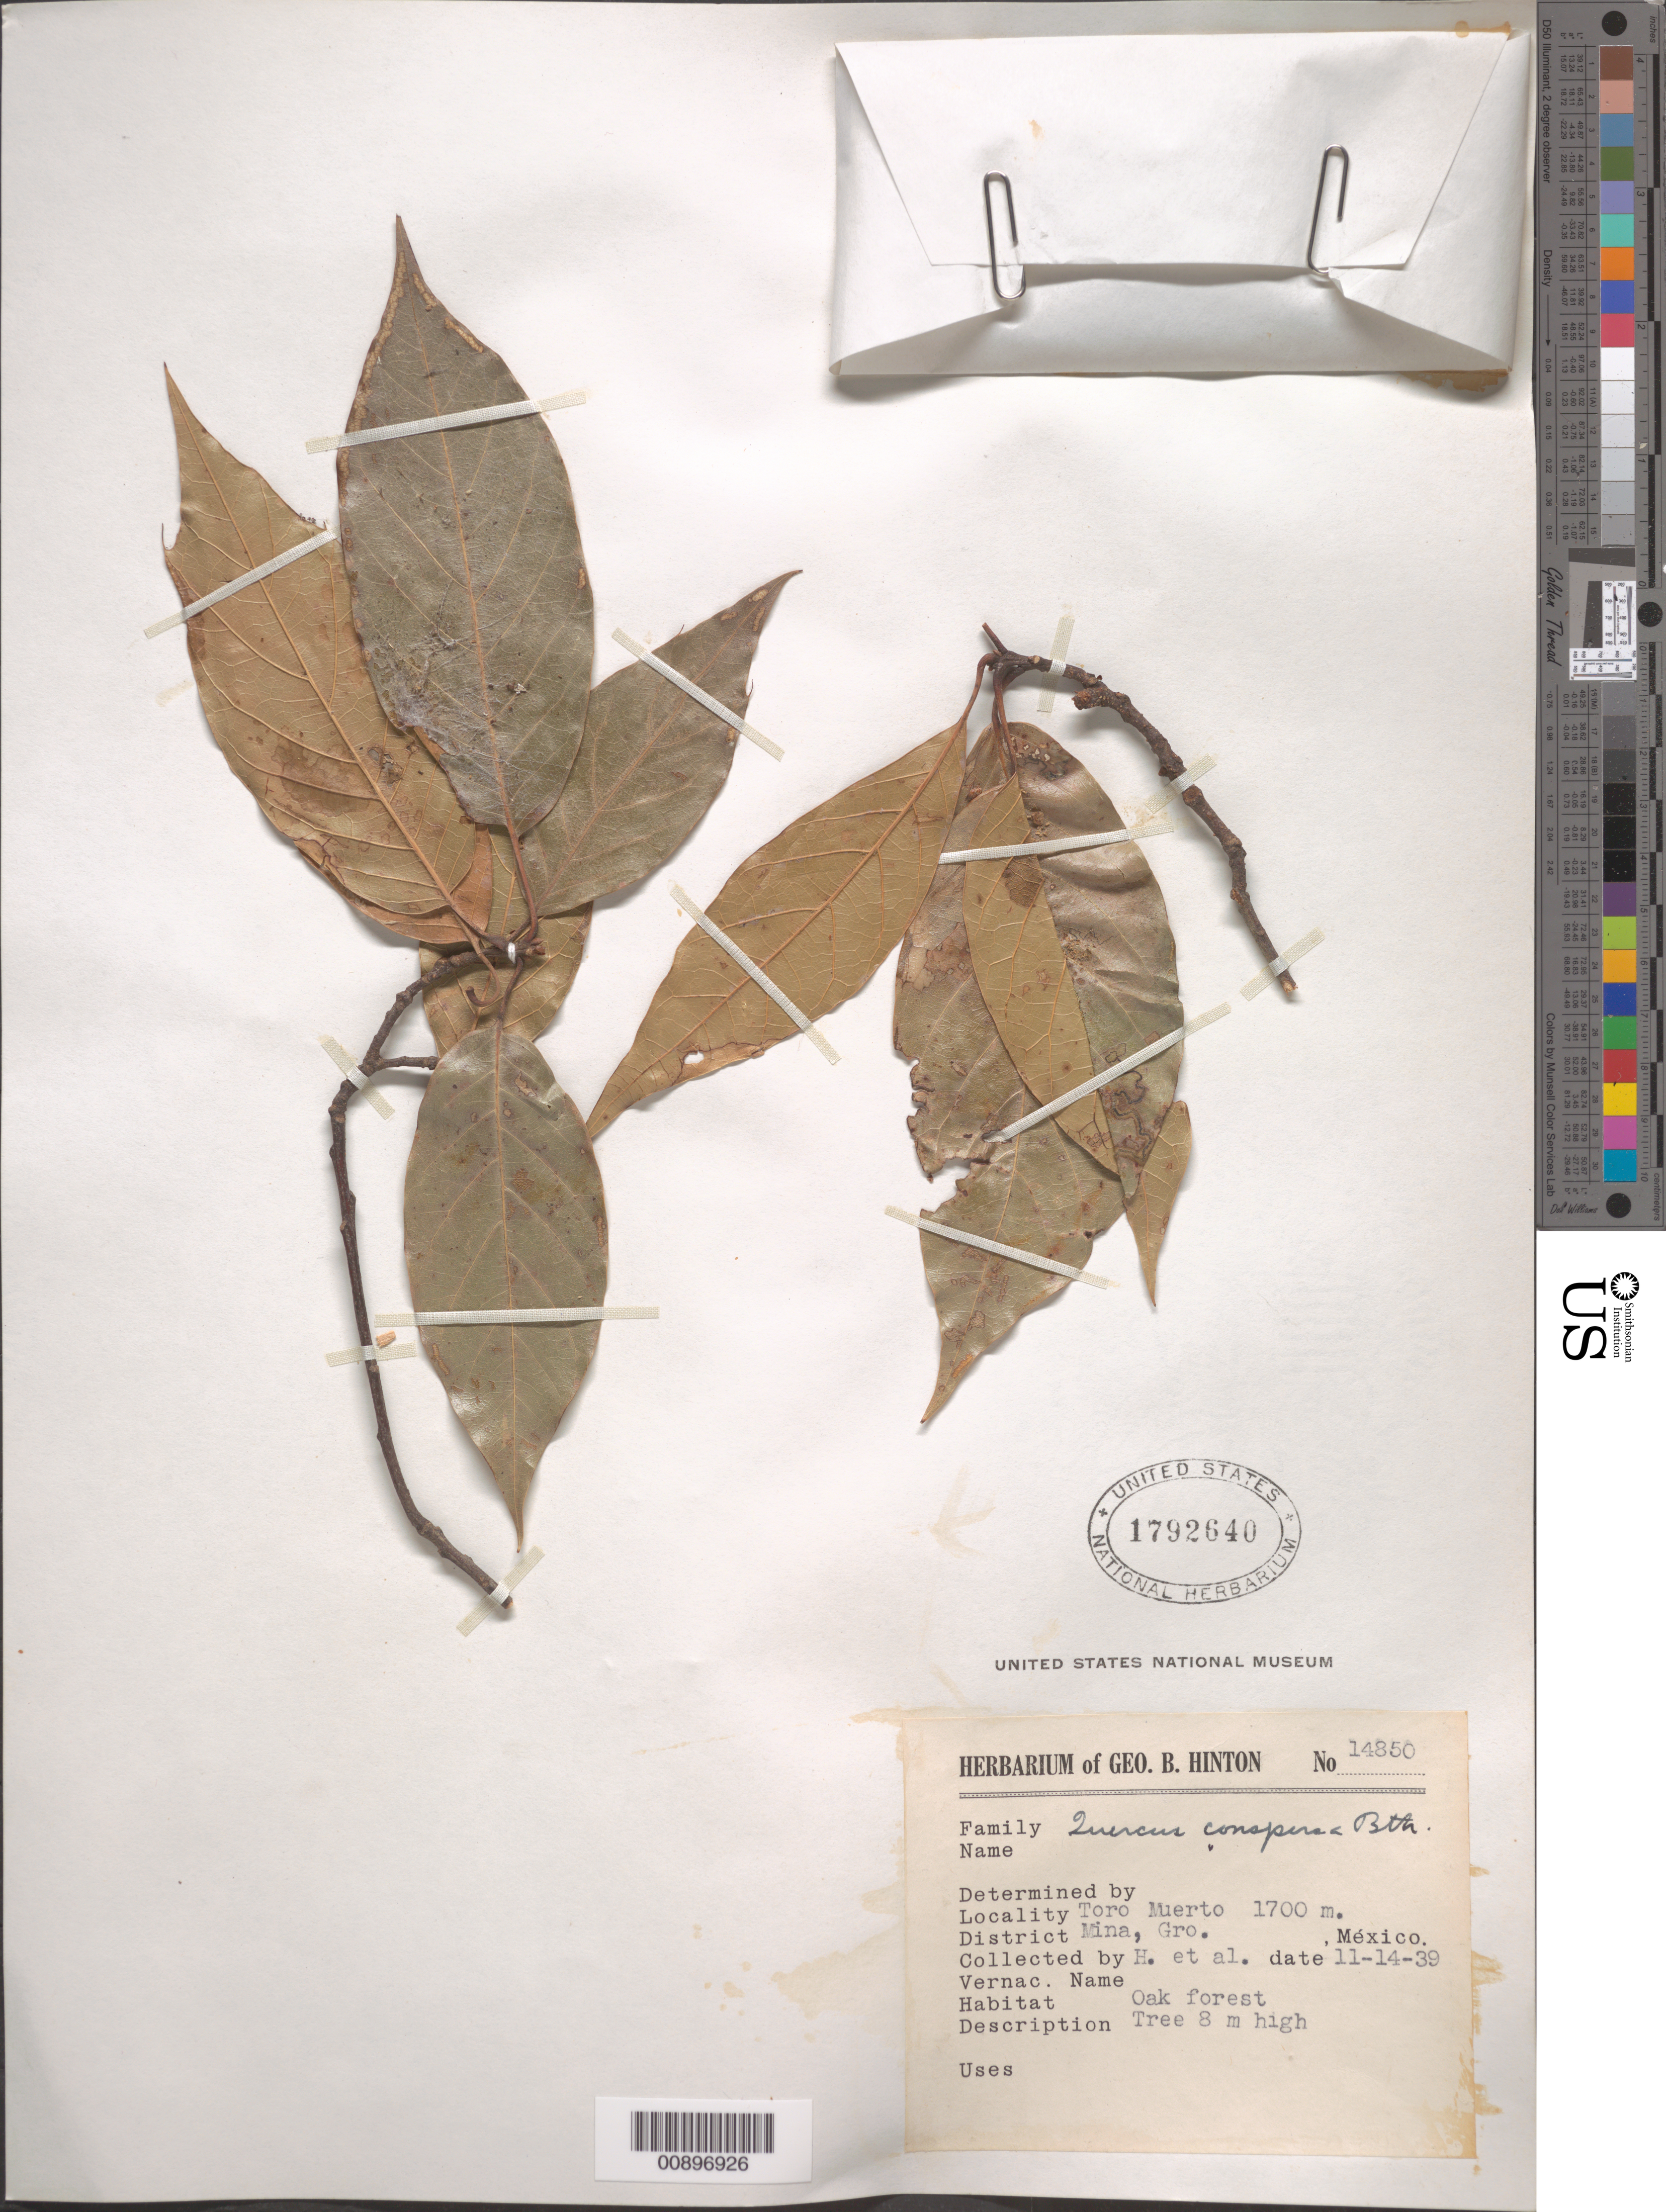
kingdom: Plantae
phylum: Tracheophyta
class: Magnoliopsida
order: Fagales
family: Fagaceae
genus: Quercus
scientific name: Quercus conspersa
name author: Benth.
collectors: G. B. Hinton & et al.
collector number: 14850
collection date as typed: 14 Nov 1939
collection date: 1939-11-14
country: Mexico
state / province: Guerrero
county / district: Mina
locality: Toro Muerto, District Mina, Guerrero.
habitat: Oak forest.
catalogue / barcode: US 1792640